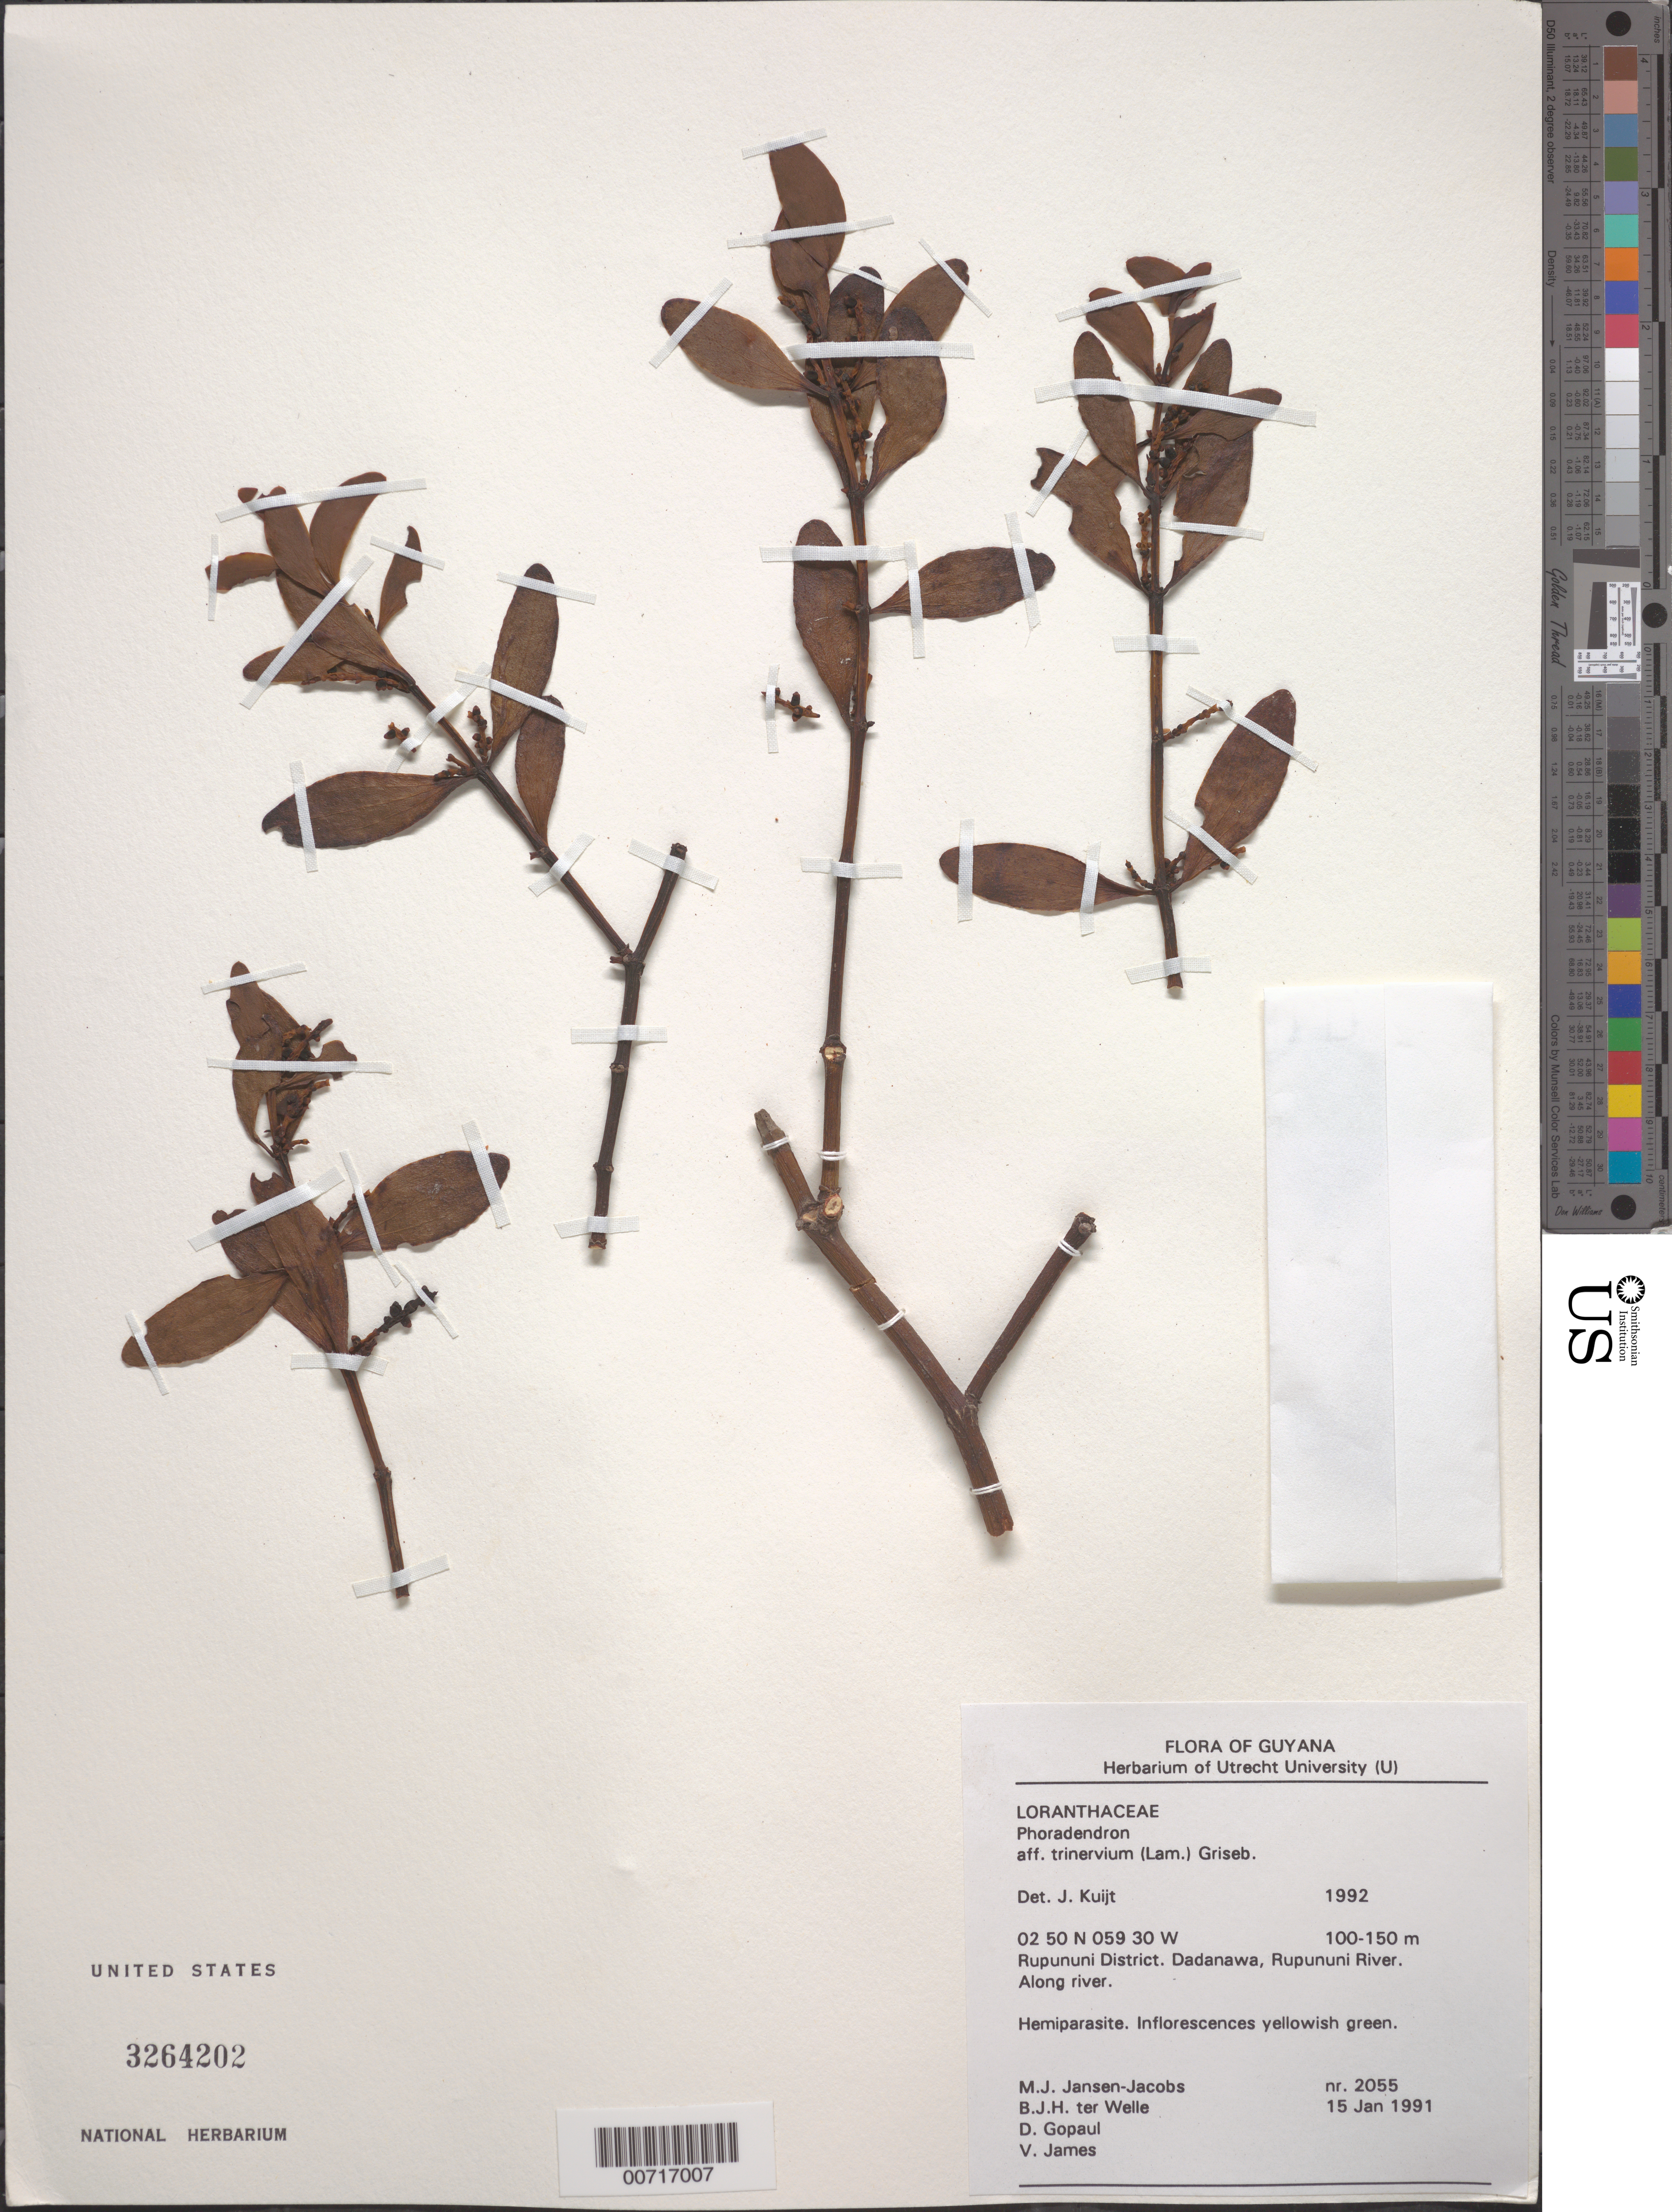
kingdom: Plantae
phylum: Tracheophyta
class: Magnoliopsida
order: Santalales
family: Viscaceae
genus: Phoradendron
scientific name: Phoradendron trinervium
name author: (Lam.) Griseb.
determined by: Kuijt, Job, (CANADA)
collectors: M. J. Jansen-Jacobs, B. Welle, D. Gopaul & V. James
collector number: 2055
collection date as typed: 15-Jan-91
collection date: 1991-01-15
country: Guyana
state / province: U. Takutu-U. Essequibo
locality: Dadanawa, Rupununi River, Rupununi District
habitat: Along river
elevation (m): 100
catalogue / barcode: US 3264202